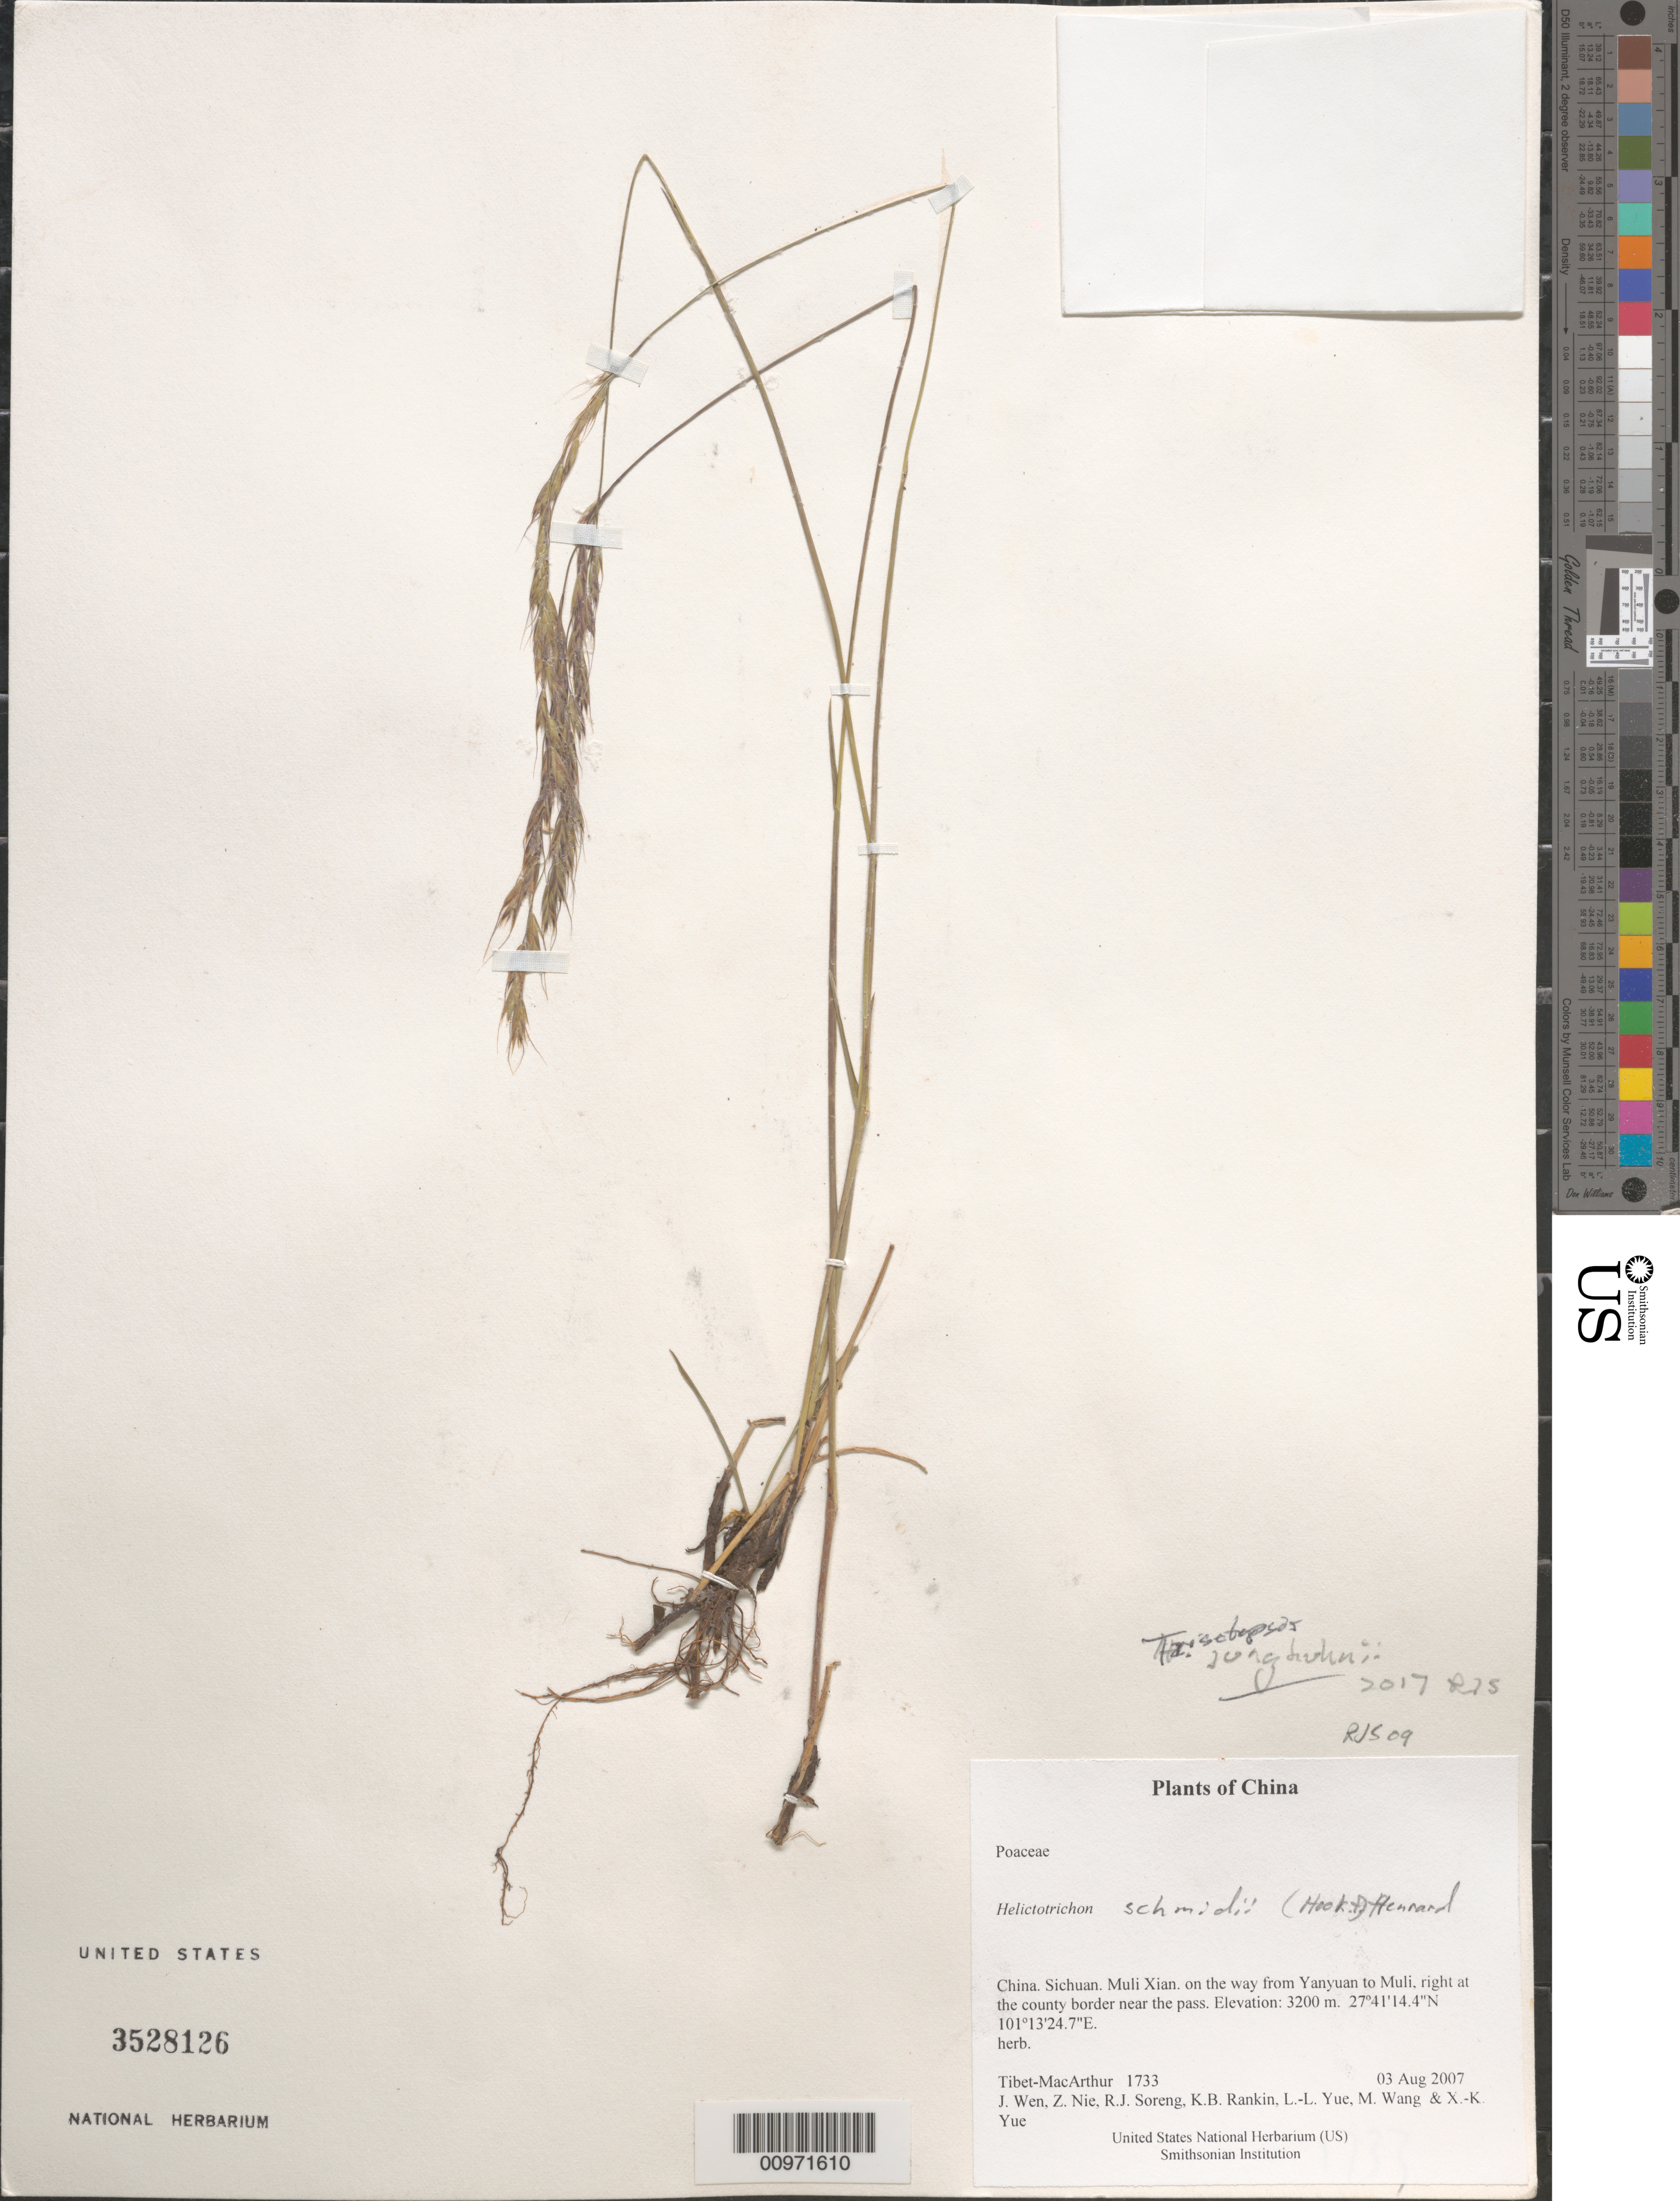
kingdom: Plantae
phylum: Tracheophyta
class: Liliopsida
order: Poales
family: Poaceae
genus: Trisetopsis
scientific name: Trisetopsis junghuhnii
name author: (Büse) Röser & Wölk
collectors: Tibet-MacArthur, J. Wen, Z. Nie, R. J. Soreng, K. Rankin, L. Yue, M. Wang & X. Yue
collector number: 1733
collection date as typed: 03 Aug 2007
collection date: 2007-08-03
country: China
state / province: Sichuan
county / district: Muli Xian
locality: on the way from Yanyuan to Muli, right at the county border near the pass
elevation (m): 3200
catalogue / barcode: US 3528126